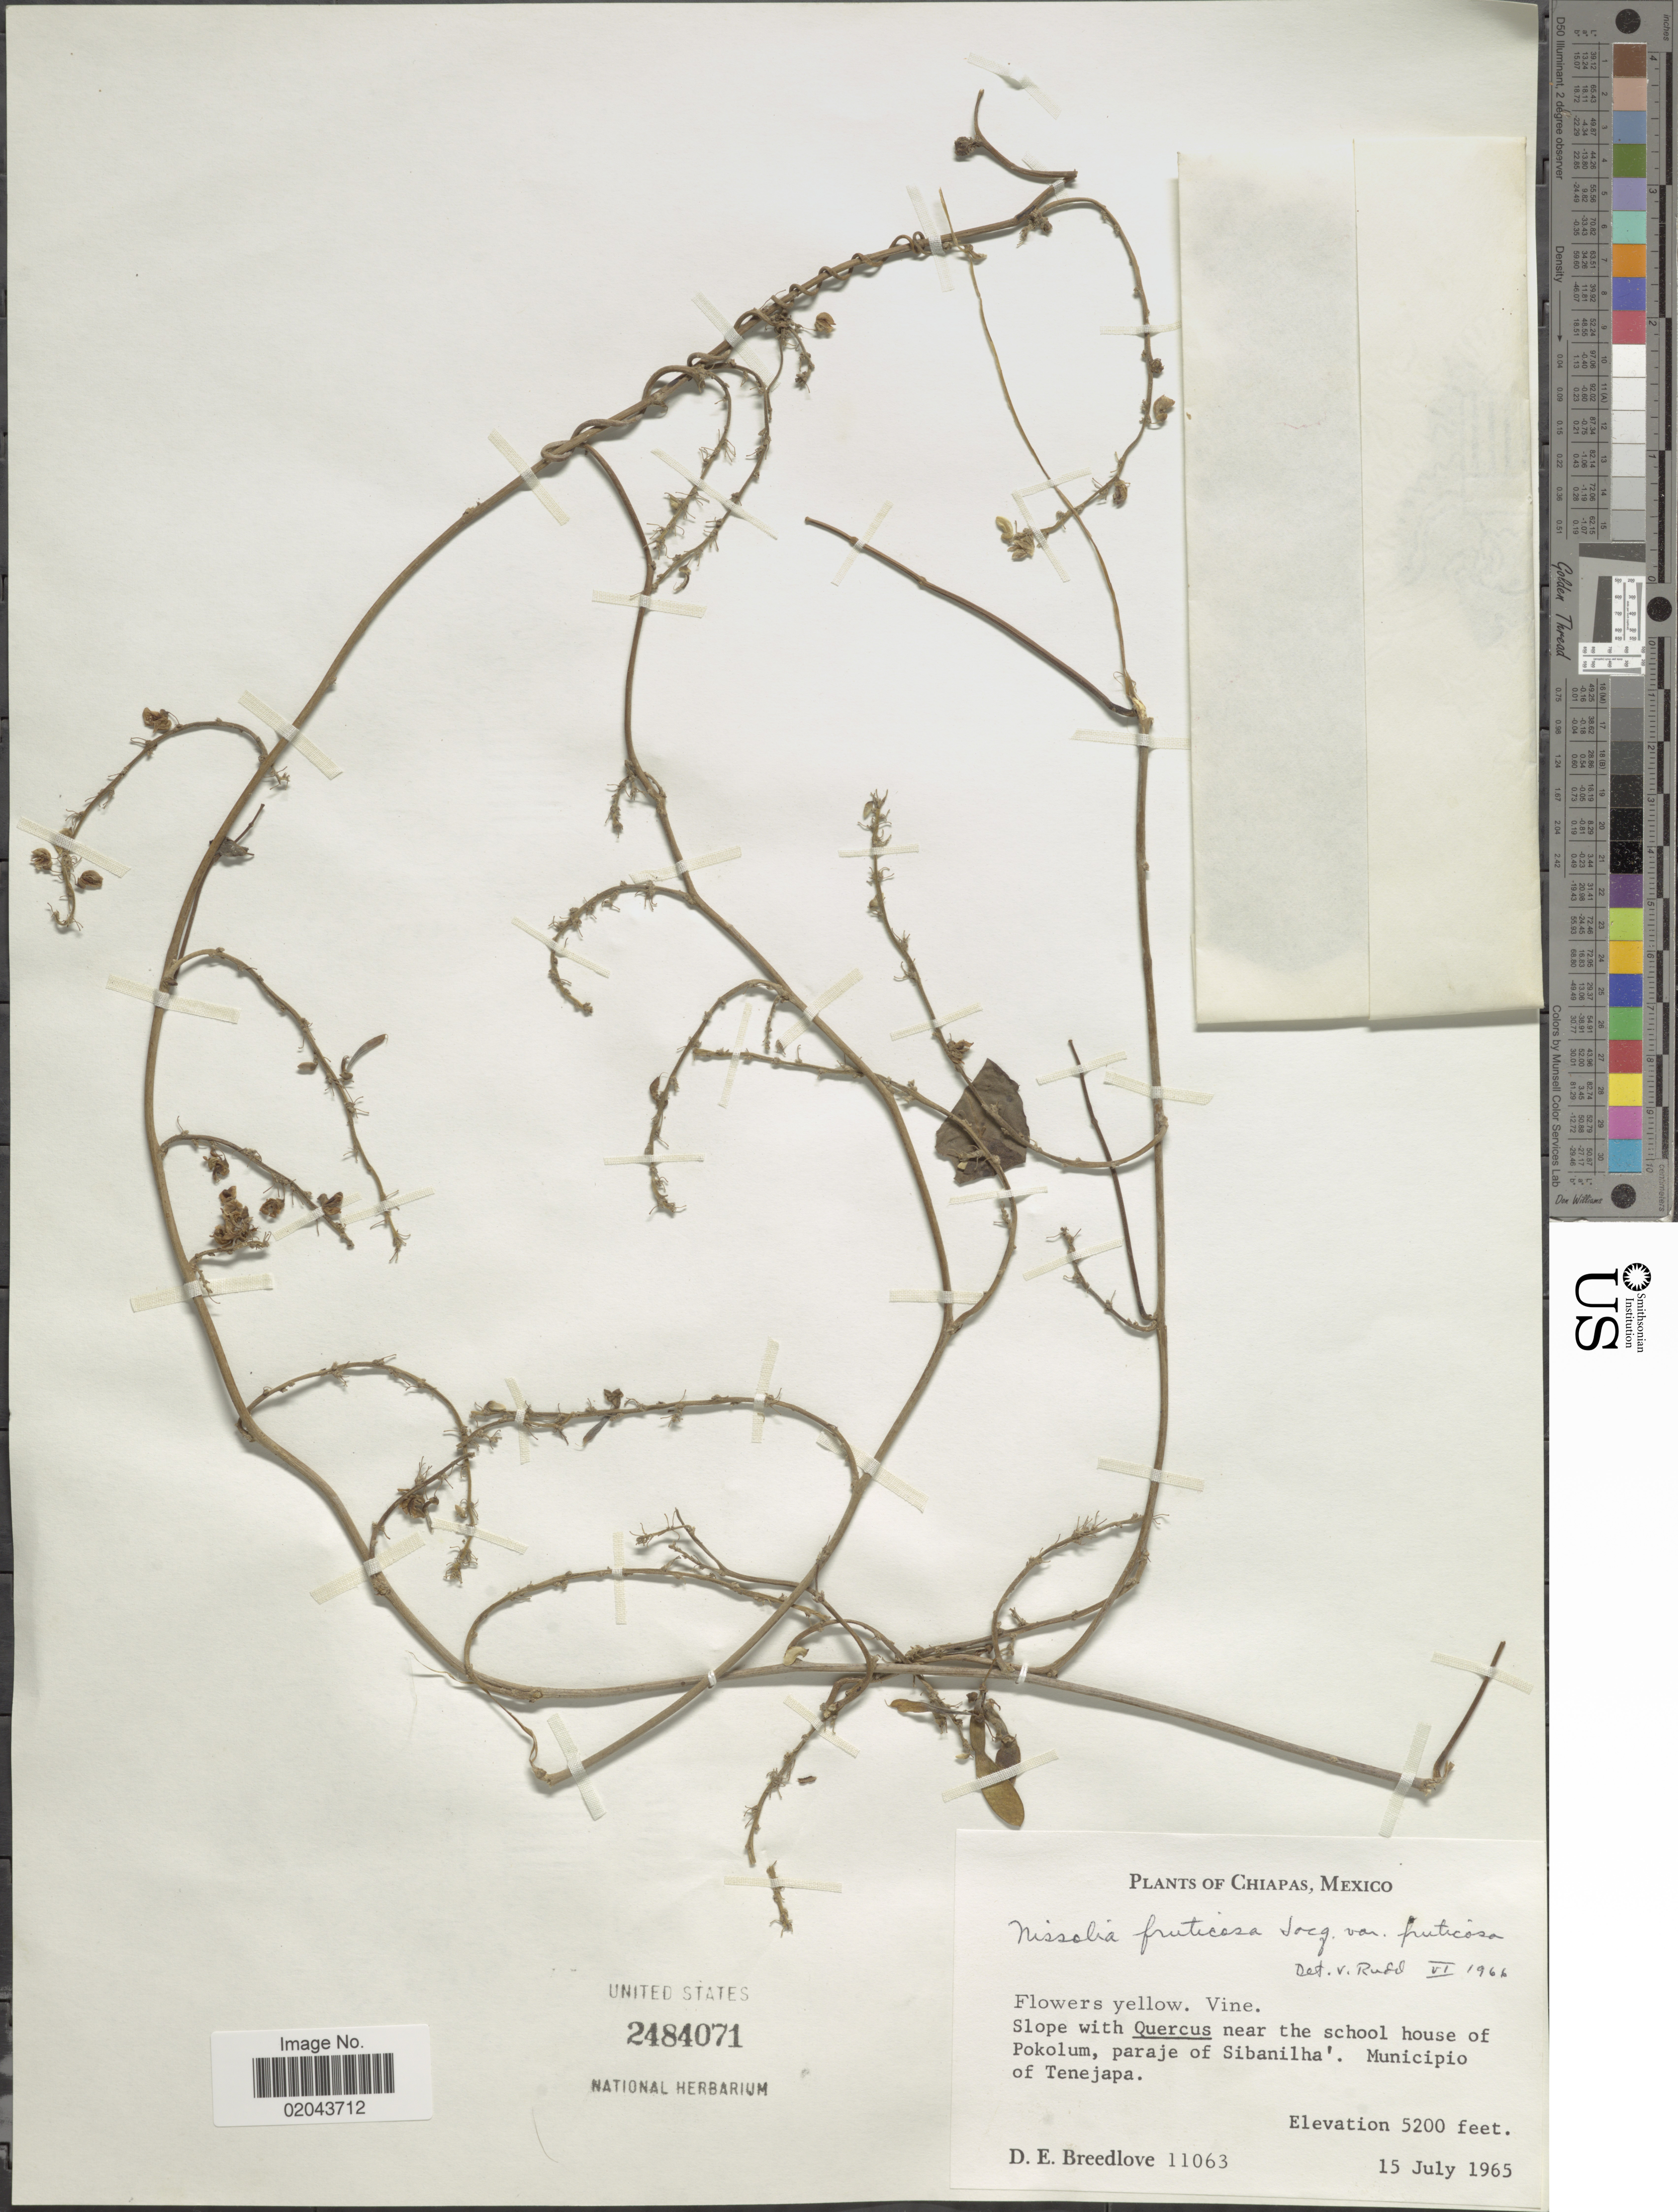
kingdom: Plantae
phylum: Tracheophyta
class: Magnoliopsida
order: Fabales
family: Fabaceae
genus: Nissolia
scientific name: Nissolia fruticosa var. fruticosa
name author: Jacq.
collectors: D. E. Breedlove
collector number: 11063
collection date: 1965-07-15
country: Mexico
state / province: Chiapas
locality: Slope near the school house of Pokolum, paraje of Sibanilha', Municipio of Tenejapa.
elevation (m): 1585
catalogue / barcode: US 2484071